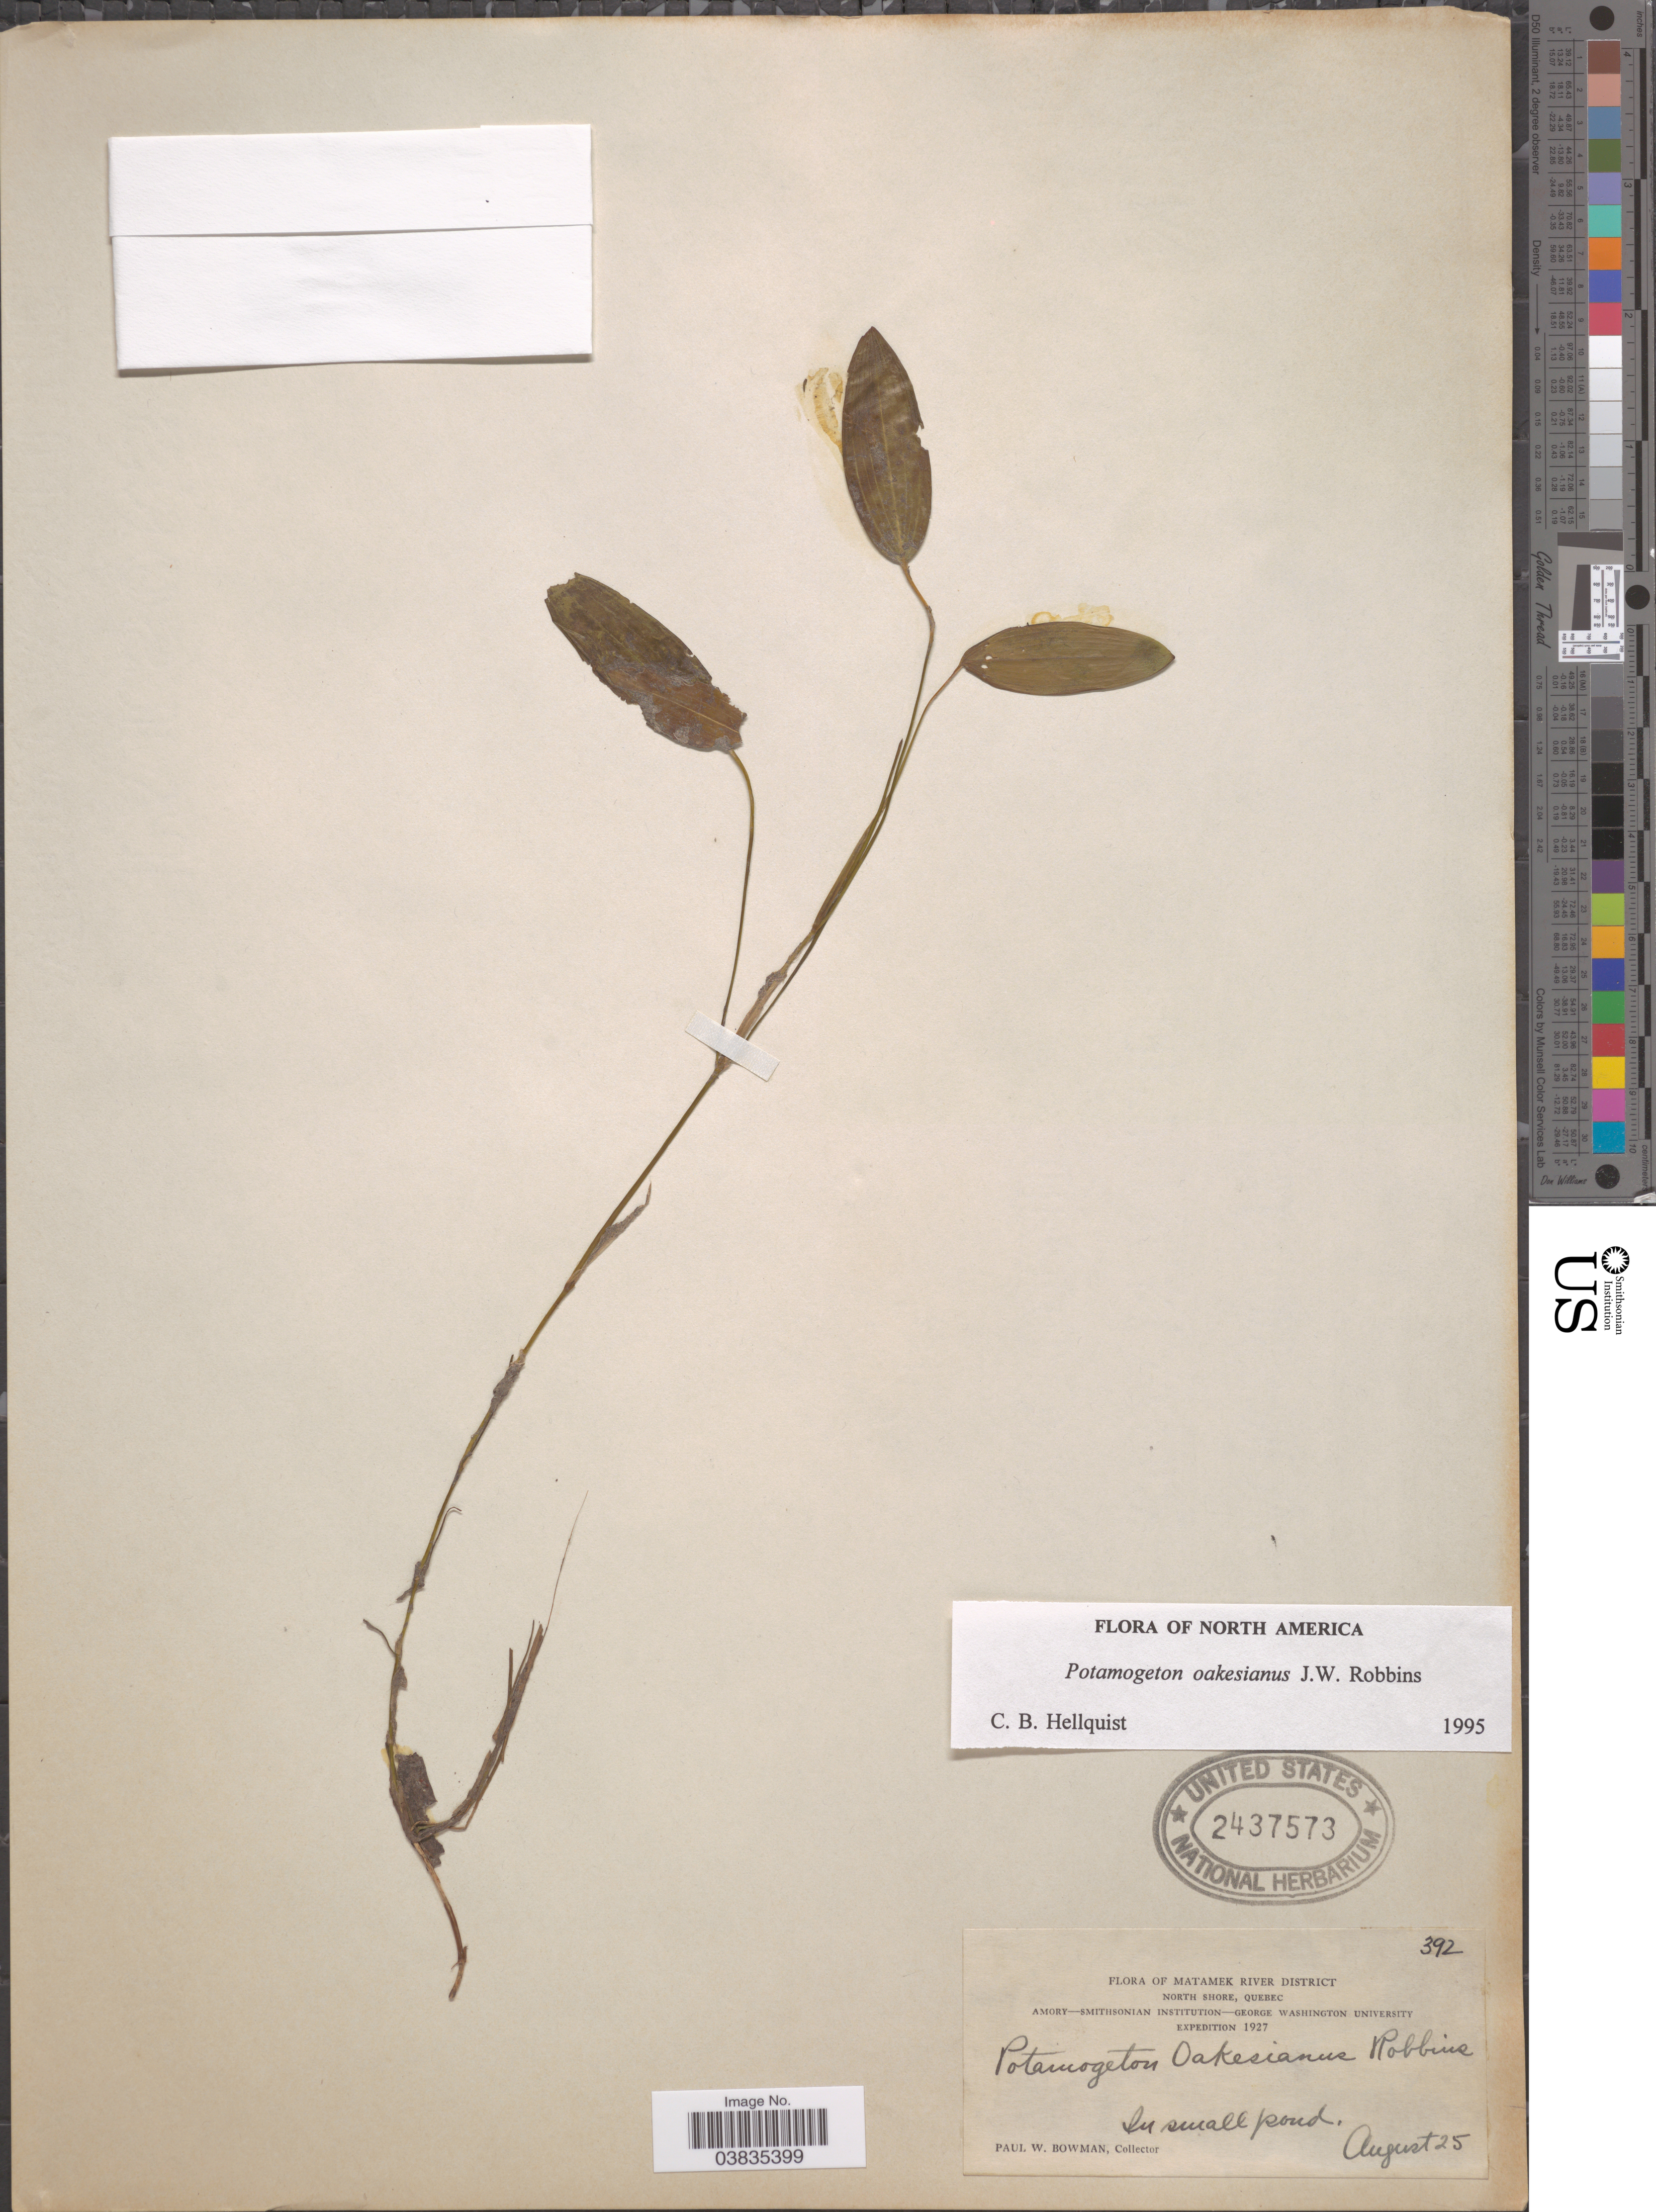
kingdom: Plantae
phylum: Tracheophyta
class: Liliopsida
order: Alismatales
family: Potamogetonaceae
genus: Potamogeton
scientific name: Potamogeton oakesianus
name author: J.W. Robbins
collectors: P. Bowman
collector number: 392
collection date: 1927-08-25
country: Canada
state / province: Quebec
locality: Matamek River District, North Shore.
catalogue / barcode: US 2437573